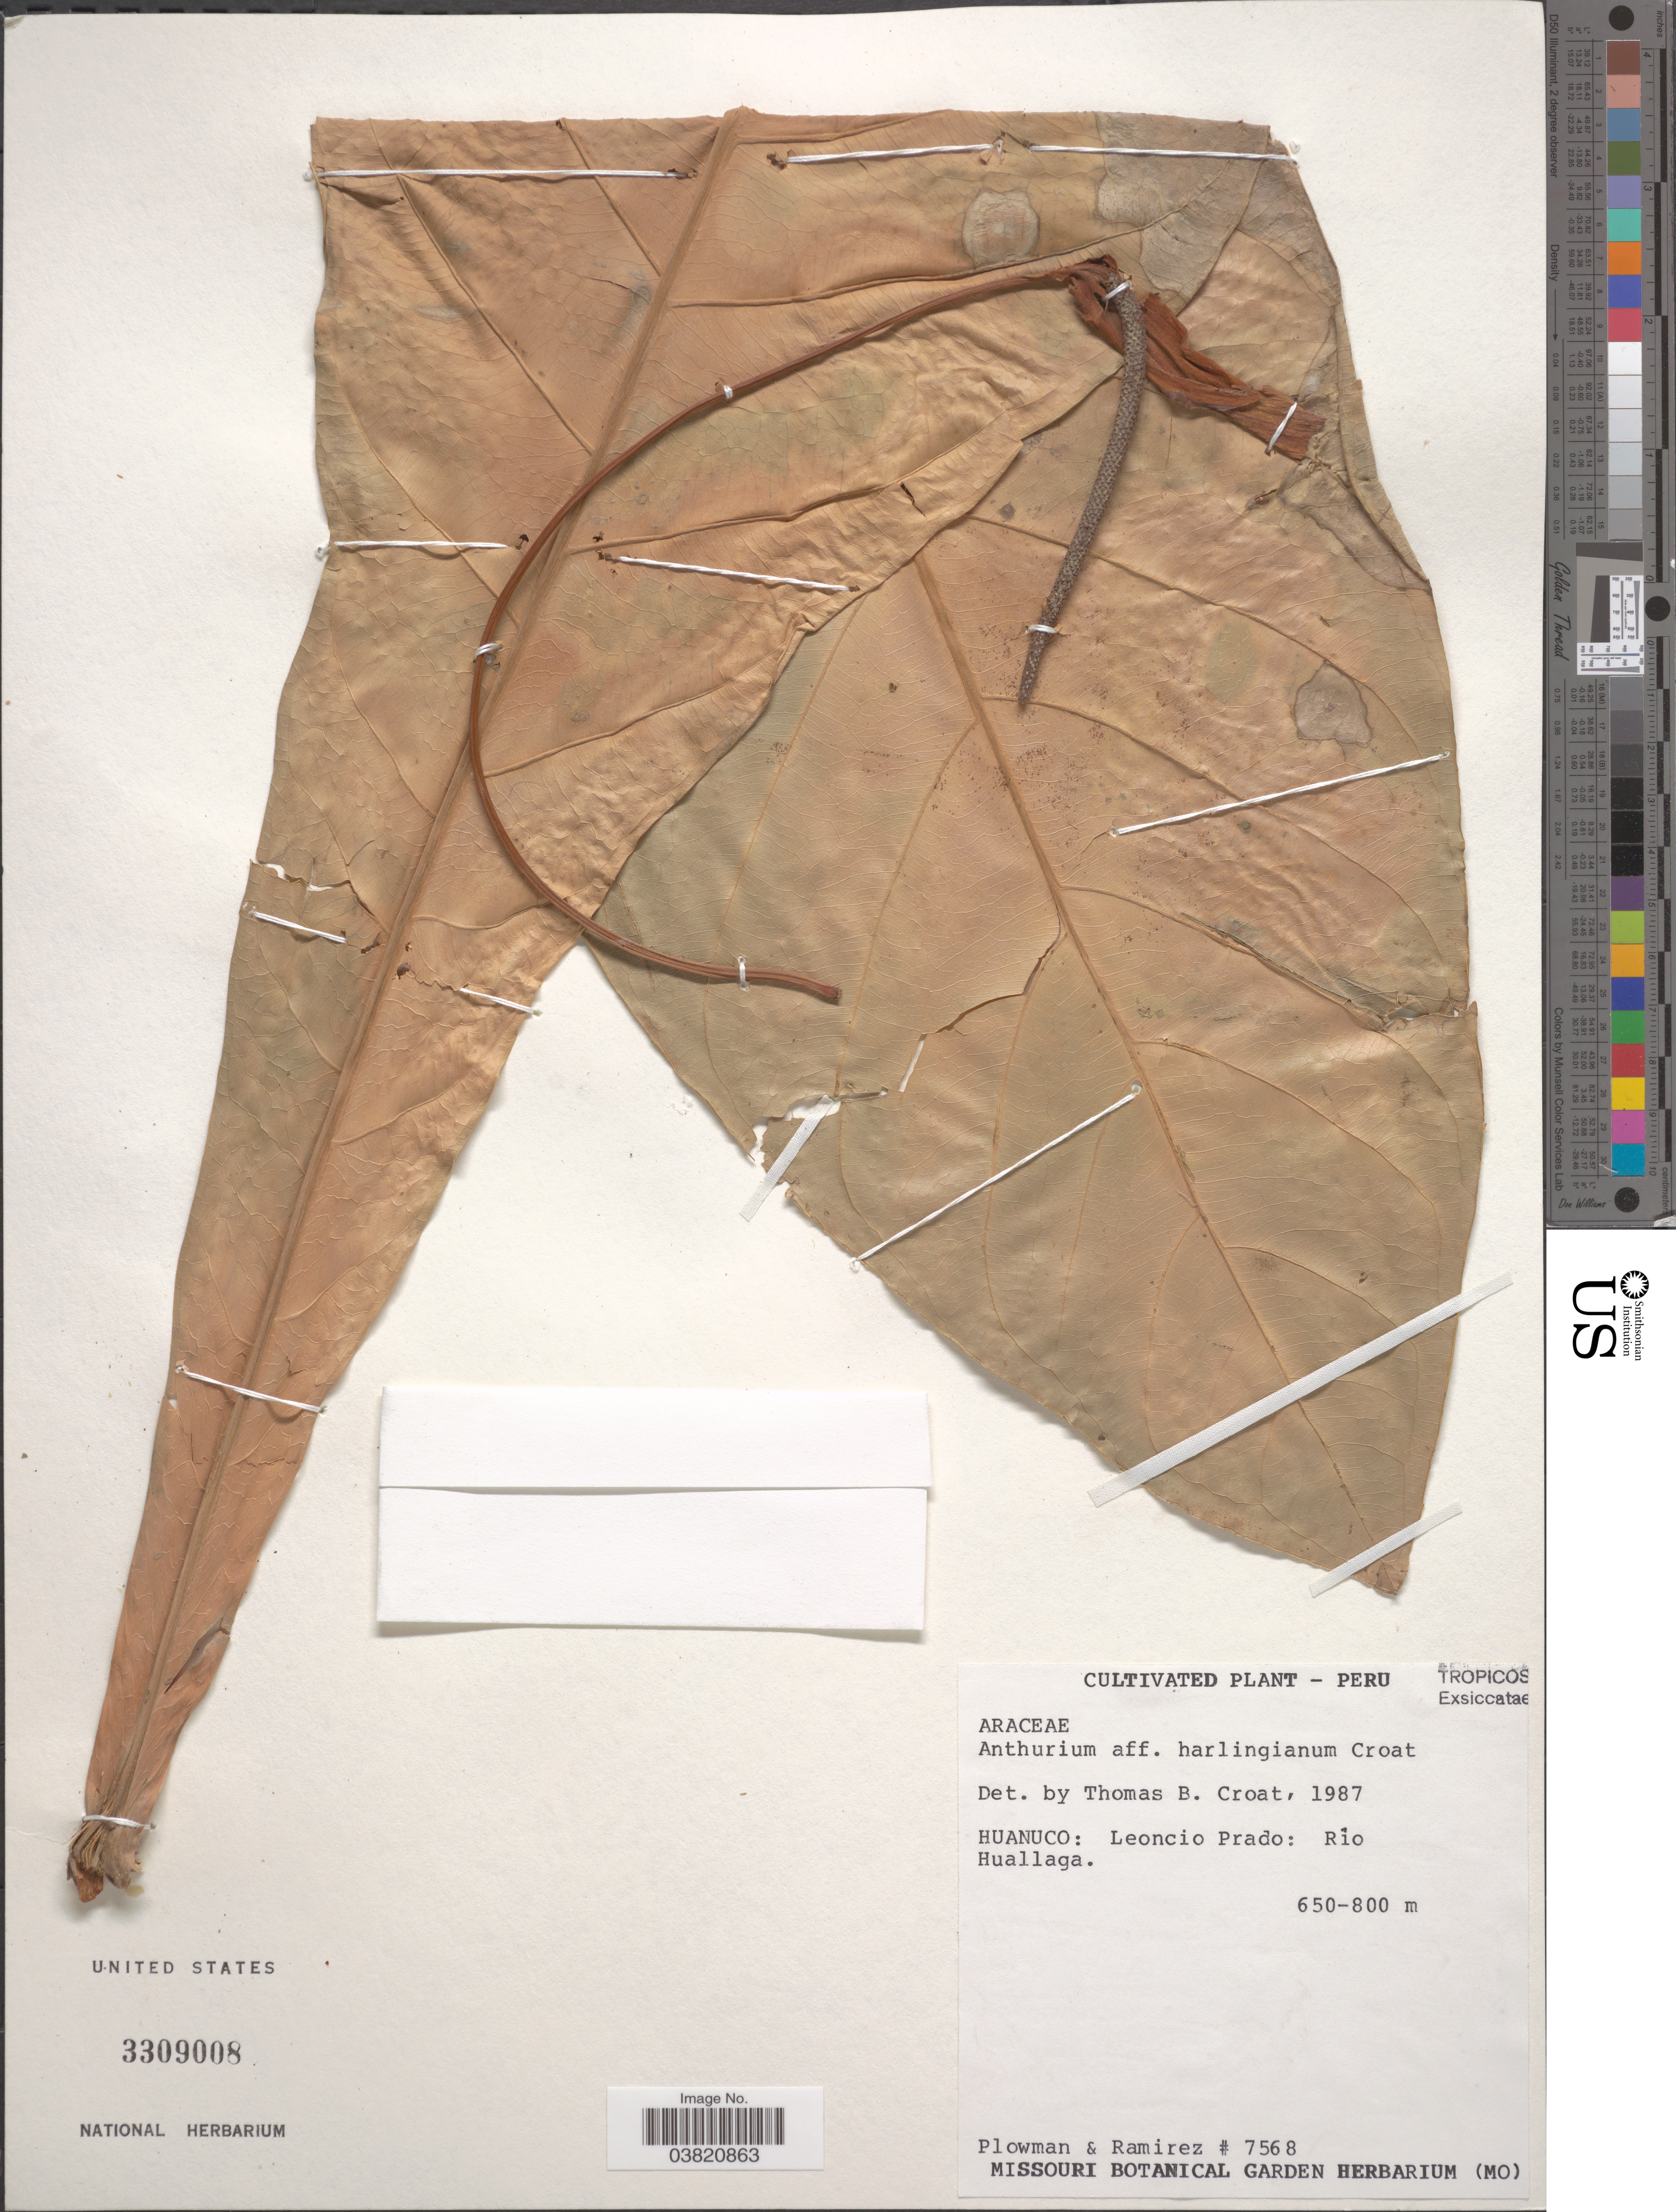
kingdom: Plantae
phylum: Tracheophyta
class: Liliopsida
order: Alismatales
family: Araceae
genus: Anthurium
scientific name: Anthurium harlingianum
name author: Croat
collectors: Plowman & A. Ramírez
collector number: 7568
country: Peru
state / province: Huánuco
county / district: Leoncio Prado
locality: Leoncio Prado: Río Huallaga.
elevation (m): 650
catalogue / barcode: US 3309008